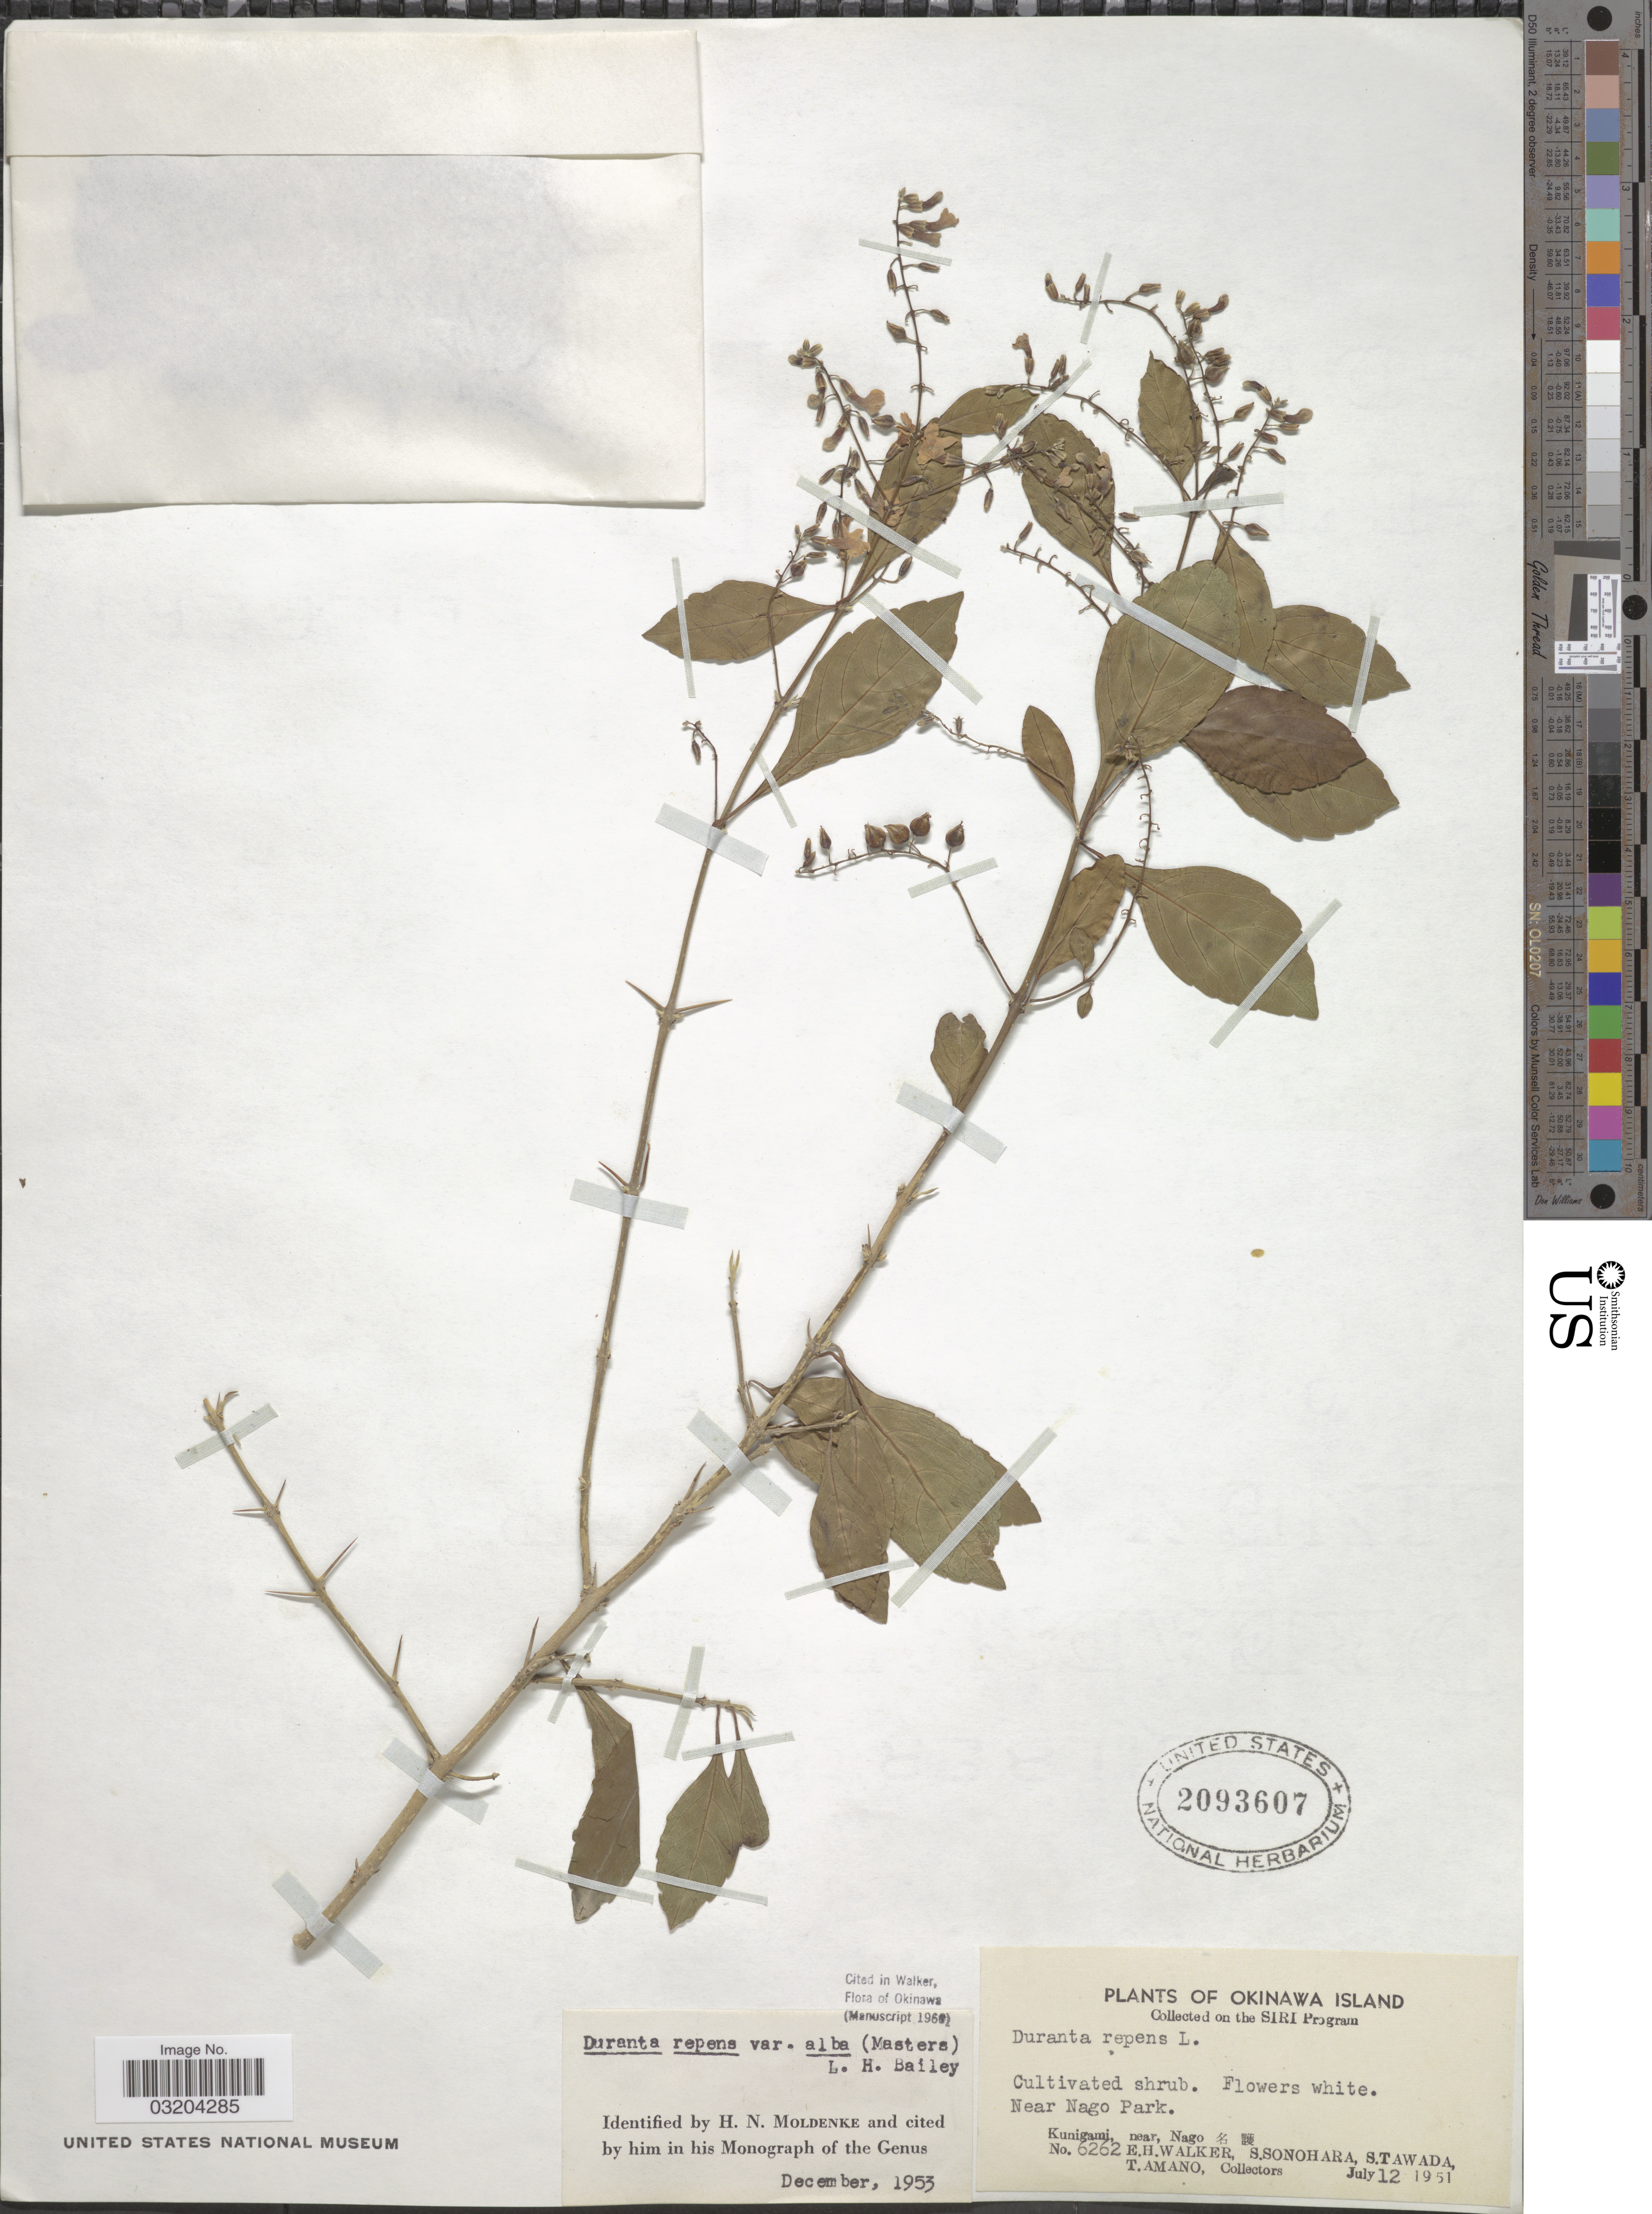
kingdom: Plantae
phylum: Tracheophyta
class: Magnoliopsida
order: Lamiales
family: Verbenaceae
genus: Duranta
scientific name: Duranta erecta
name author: L.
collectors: E. H. Walker, S. Sonohara, S. Tawada & T. Amano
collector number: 6262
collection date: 1951-07-12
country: Japan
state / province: Okinawa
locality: Near Nago Park. Kunigami, near, Nago X.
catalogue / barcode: US 2093607